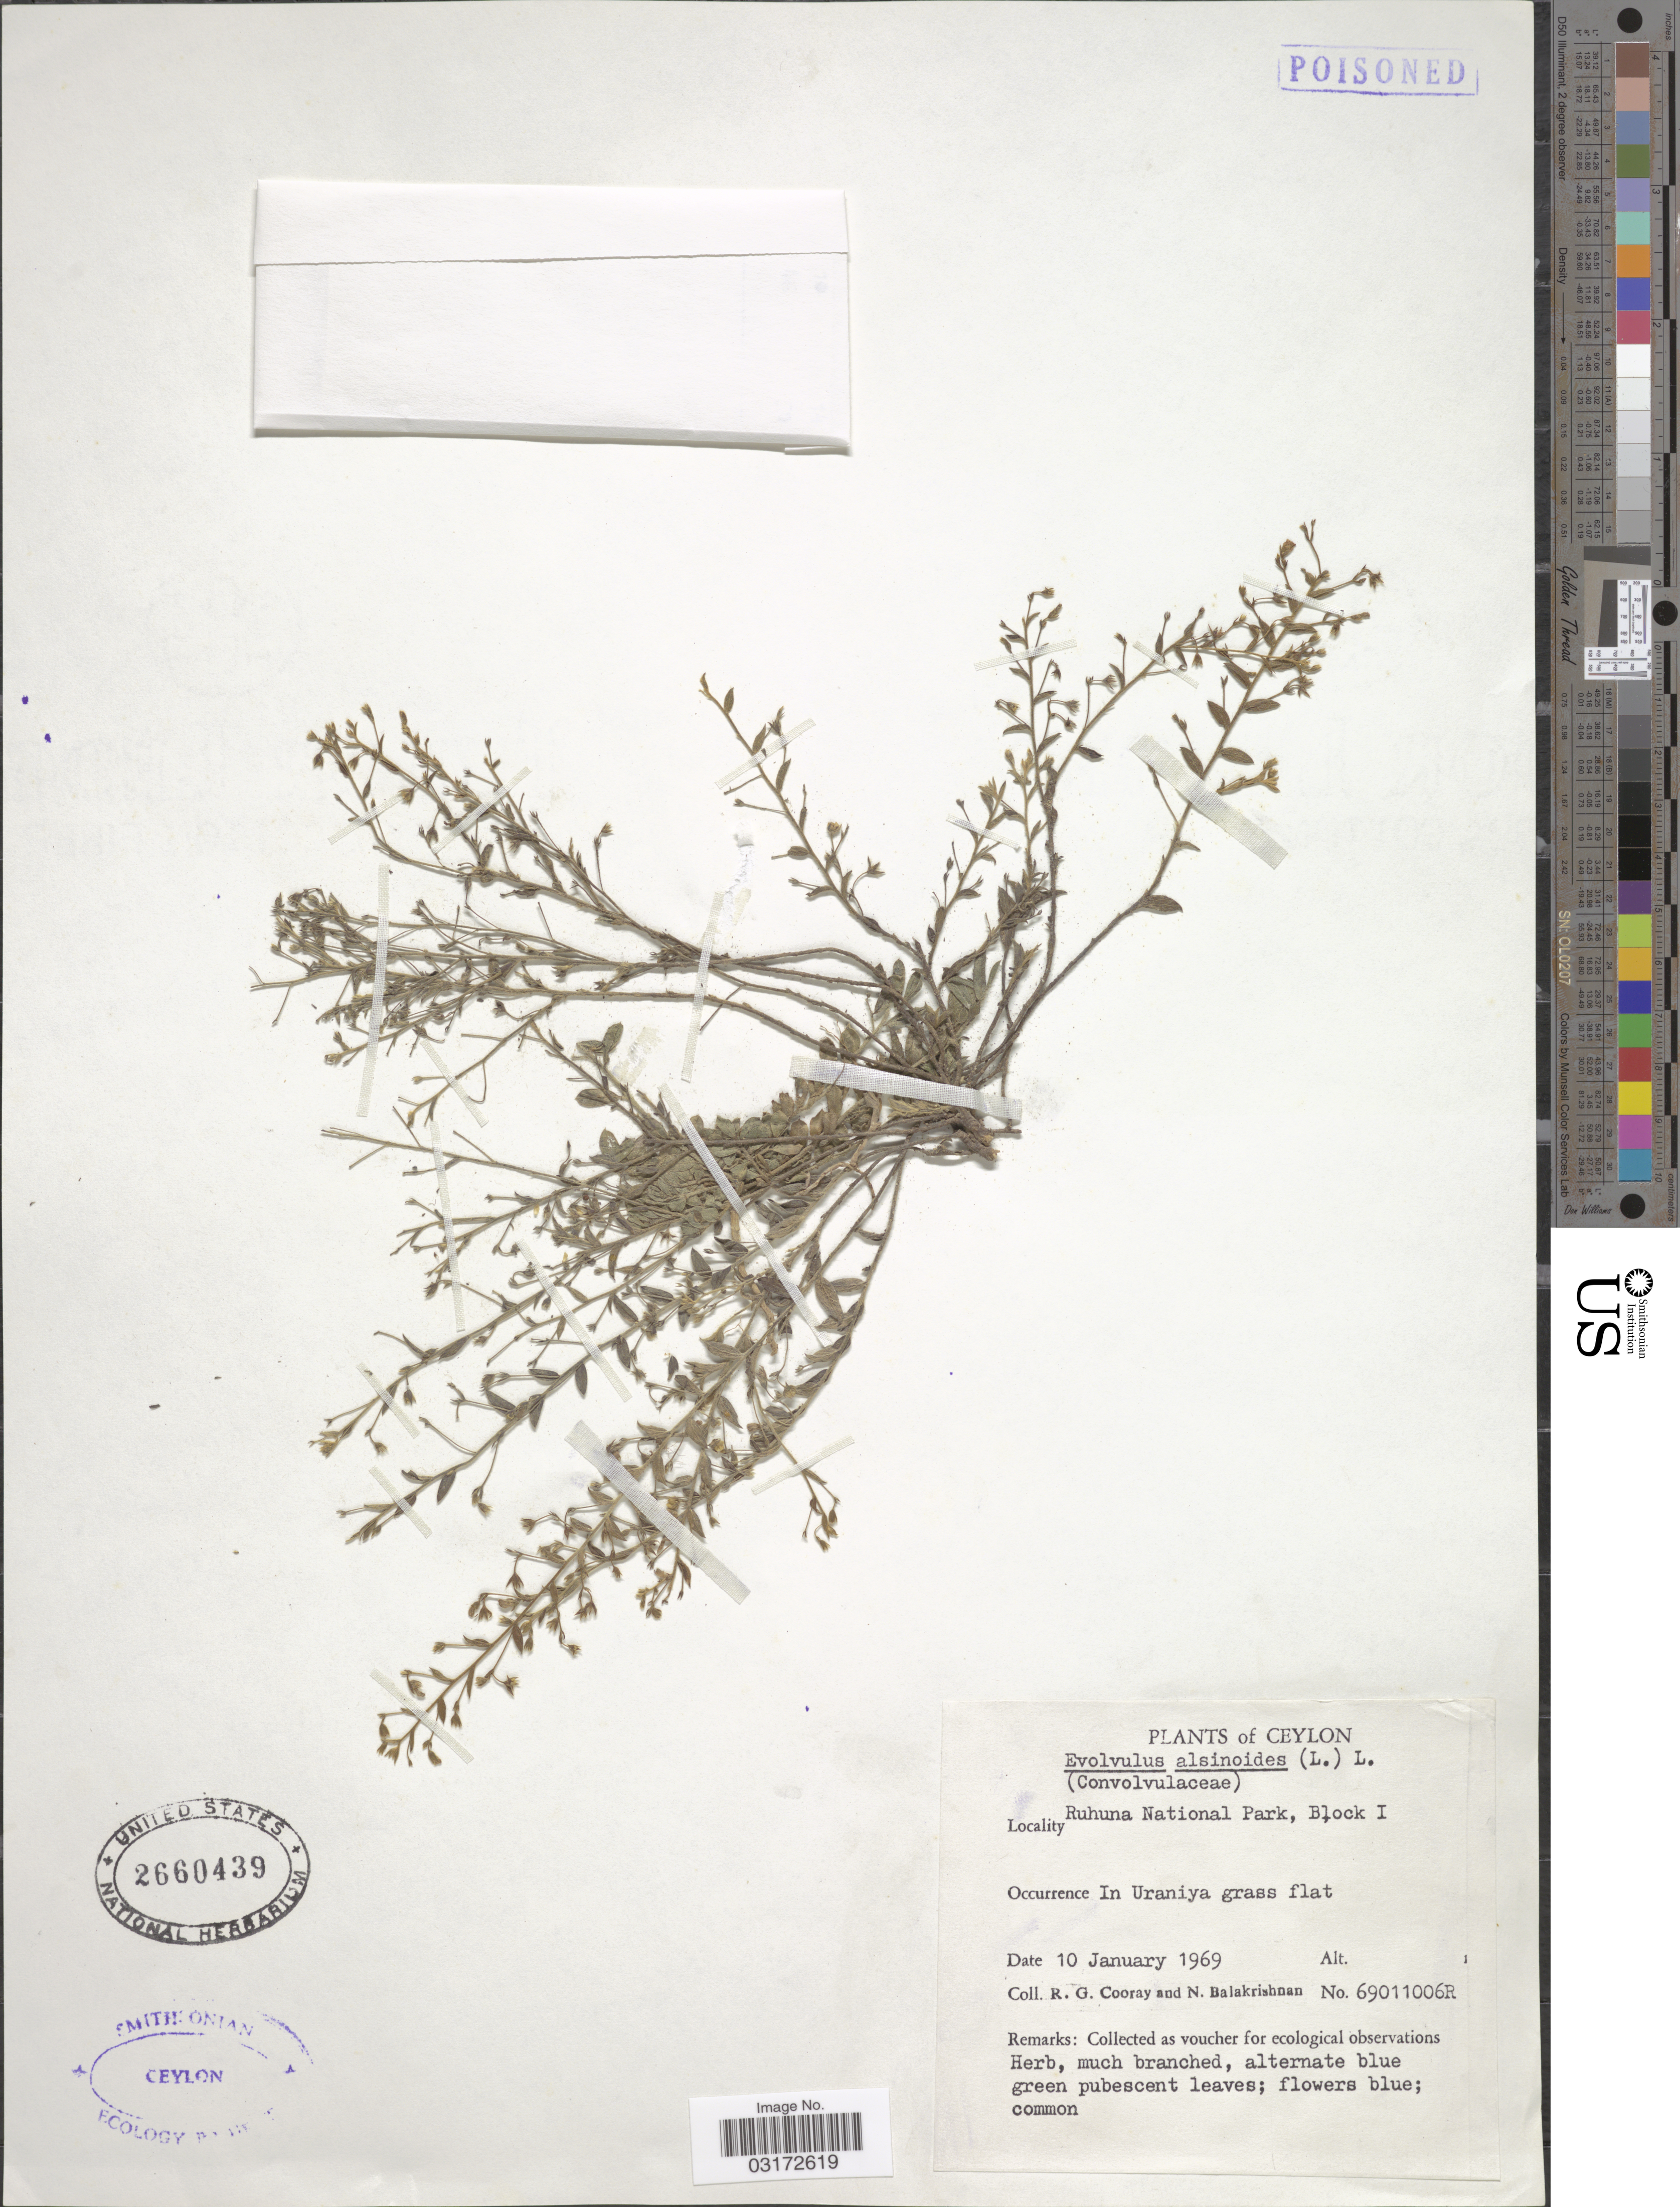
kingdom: Plantae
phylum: Tracheophyta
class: Magnoliopsida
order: Solanales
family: Convolvulaceae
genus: Evolvulus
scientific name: Evolvulus alsinoides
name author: (L.) L.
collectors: R. Cooray & N. Balakrishnan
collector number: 69011006R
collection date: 1969-01-10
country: Sri Lanka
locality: Ceylon. Ruhuna National Park, Block I. In Uraniya grass flat.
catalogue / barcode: US 2660439